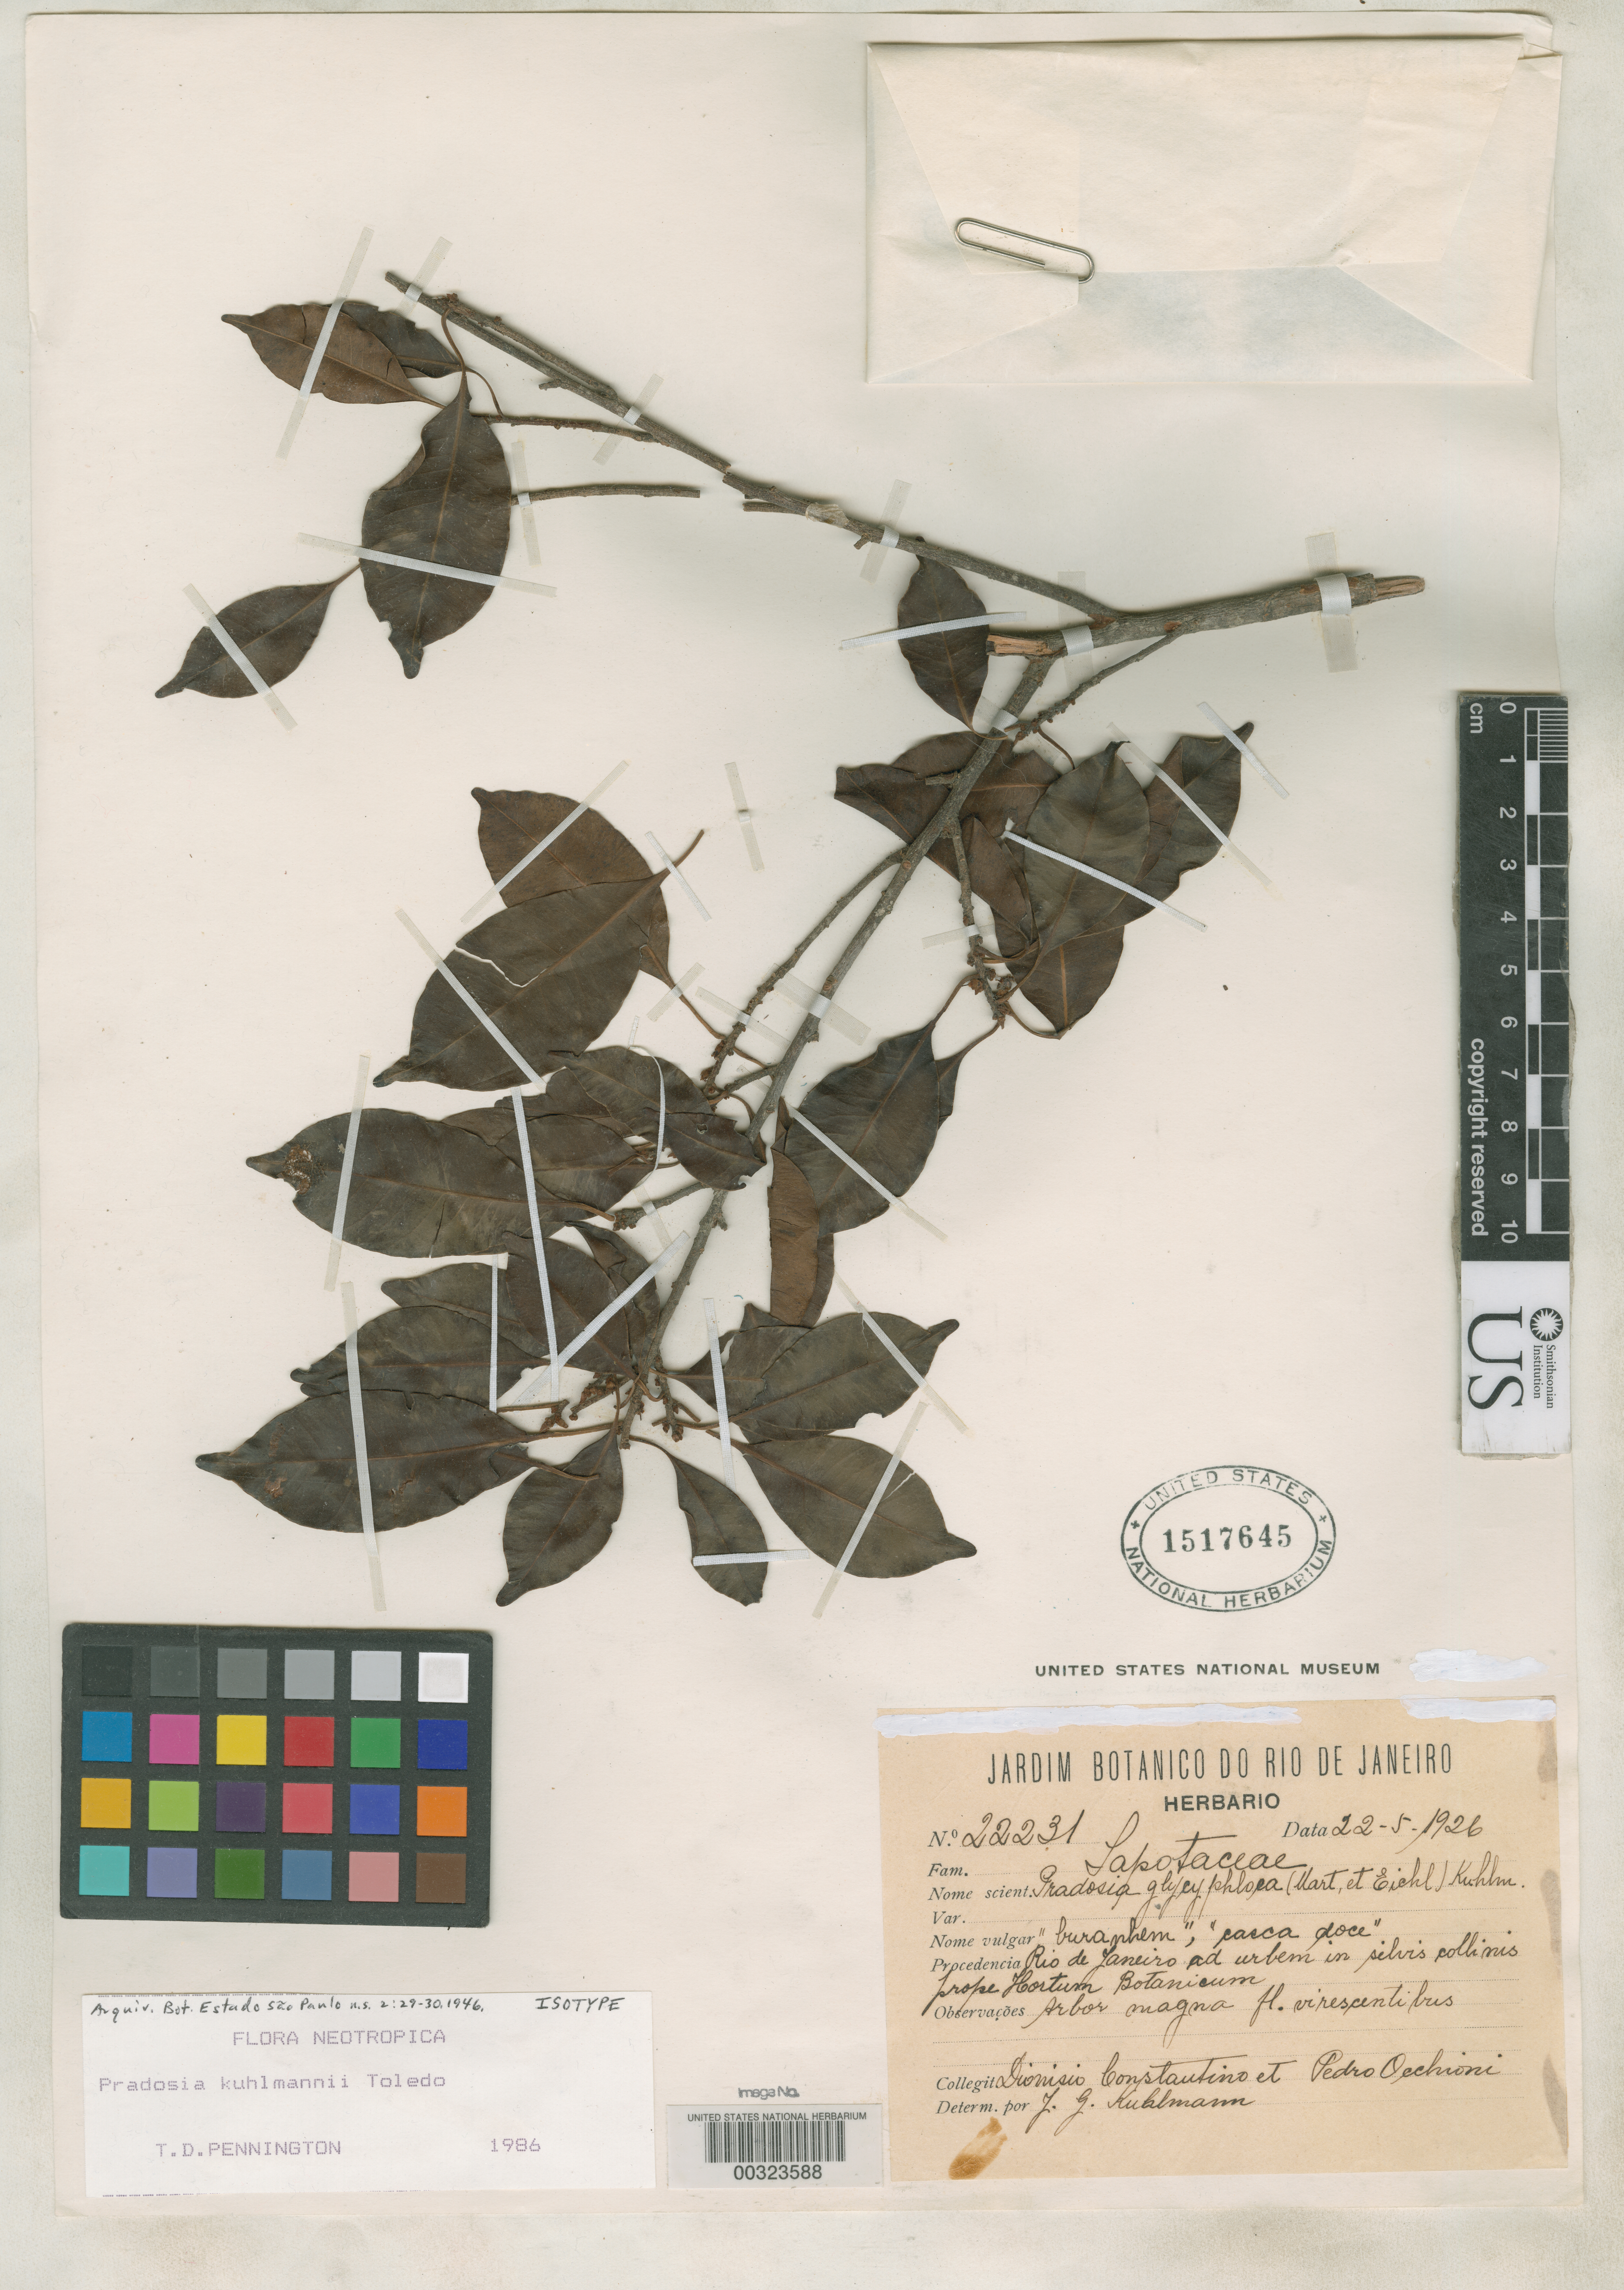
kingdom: Plantae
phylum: Tracheophyta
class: Magnoliopsida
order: Ericales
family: Sapotaceae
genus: Pradosia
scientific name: Pradosia kuhlmannii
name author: Toledo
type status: Isolectotype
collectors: D. Constantino & P. Occhioni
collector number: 22231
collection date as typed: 22 May 1926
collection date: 1926-05-22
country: Brazil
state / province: Rio de Janeiro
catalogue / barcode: US 1517645